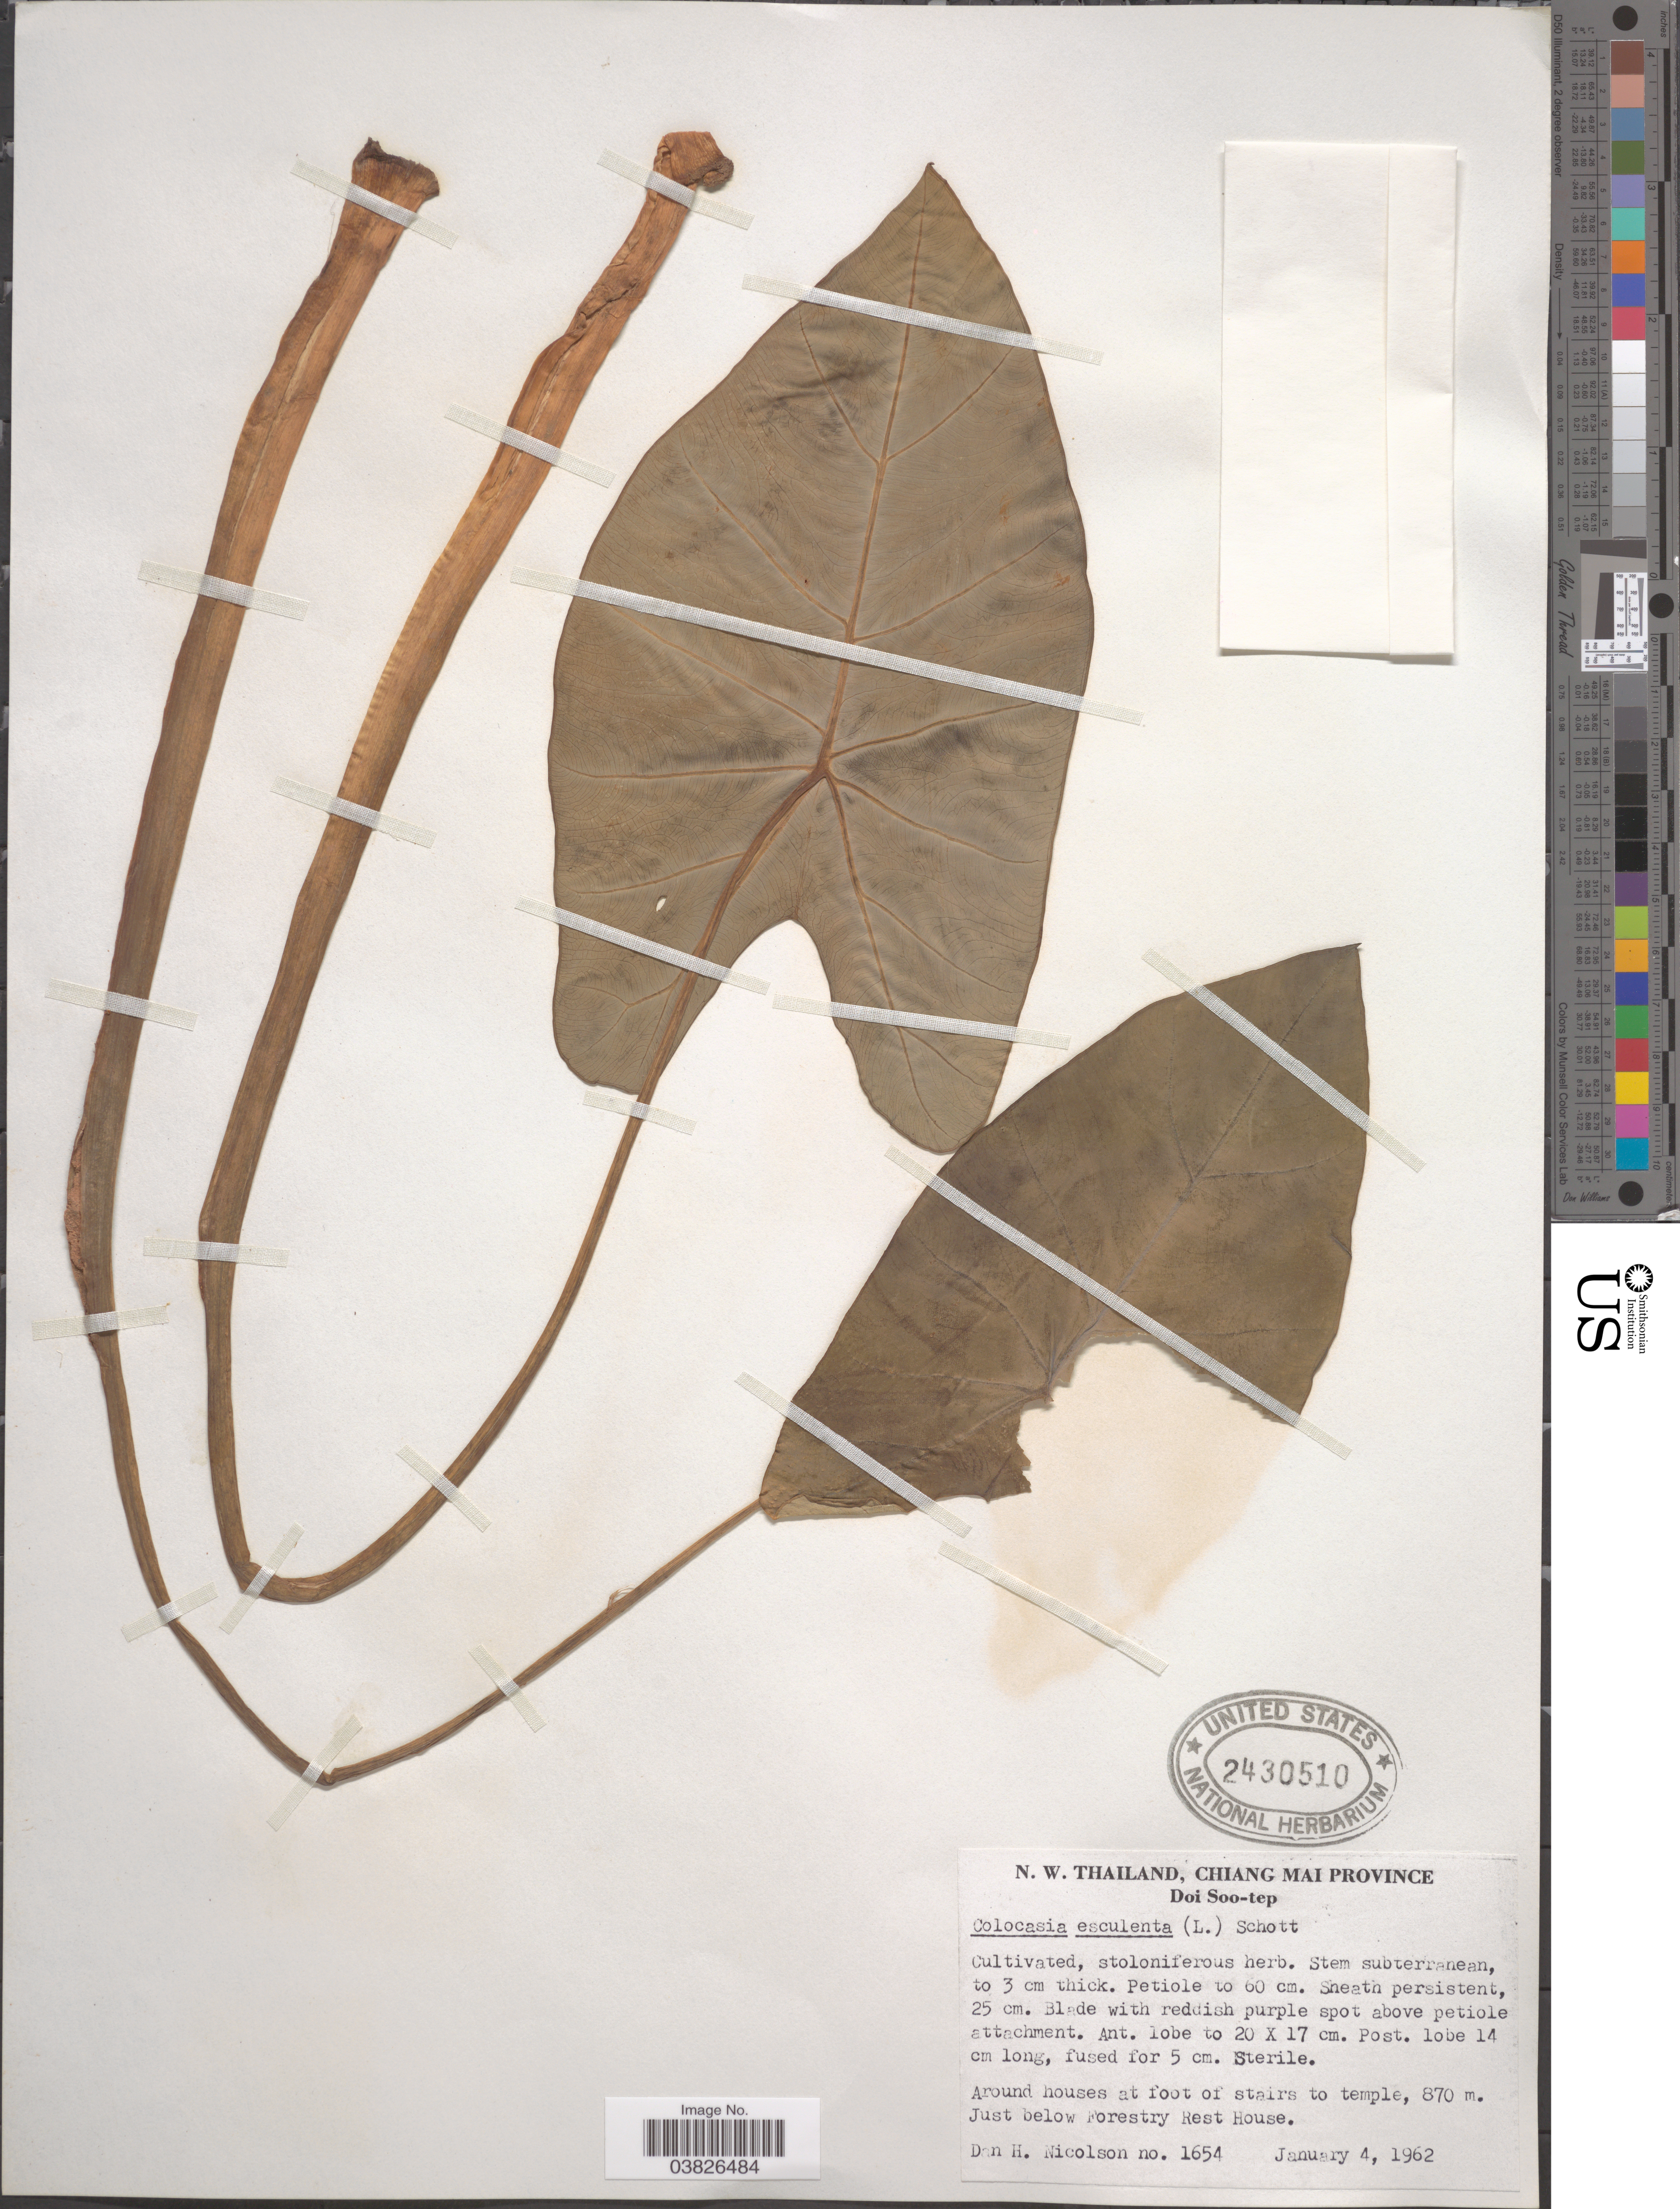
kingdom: Plantae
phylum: Tracheophyta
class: Liliopsida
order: Alismatales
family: Araceae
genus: Colocasia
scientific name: Colocasia esculenta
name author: (L.) Schott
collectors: D. H. Nicolson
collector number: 1654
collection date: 1962-01-04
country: Thailand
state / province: Chiang Mai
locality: N. W. Thailand, Doi Soo-tep. Around houses at foot of stairs to temple. Just below Forestry Rest House.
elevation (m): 870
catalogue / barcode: US 2430510